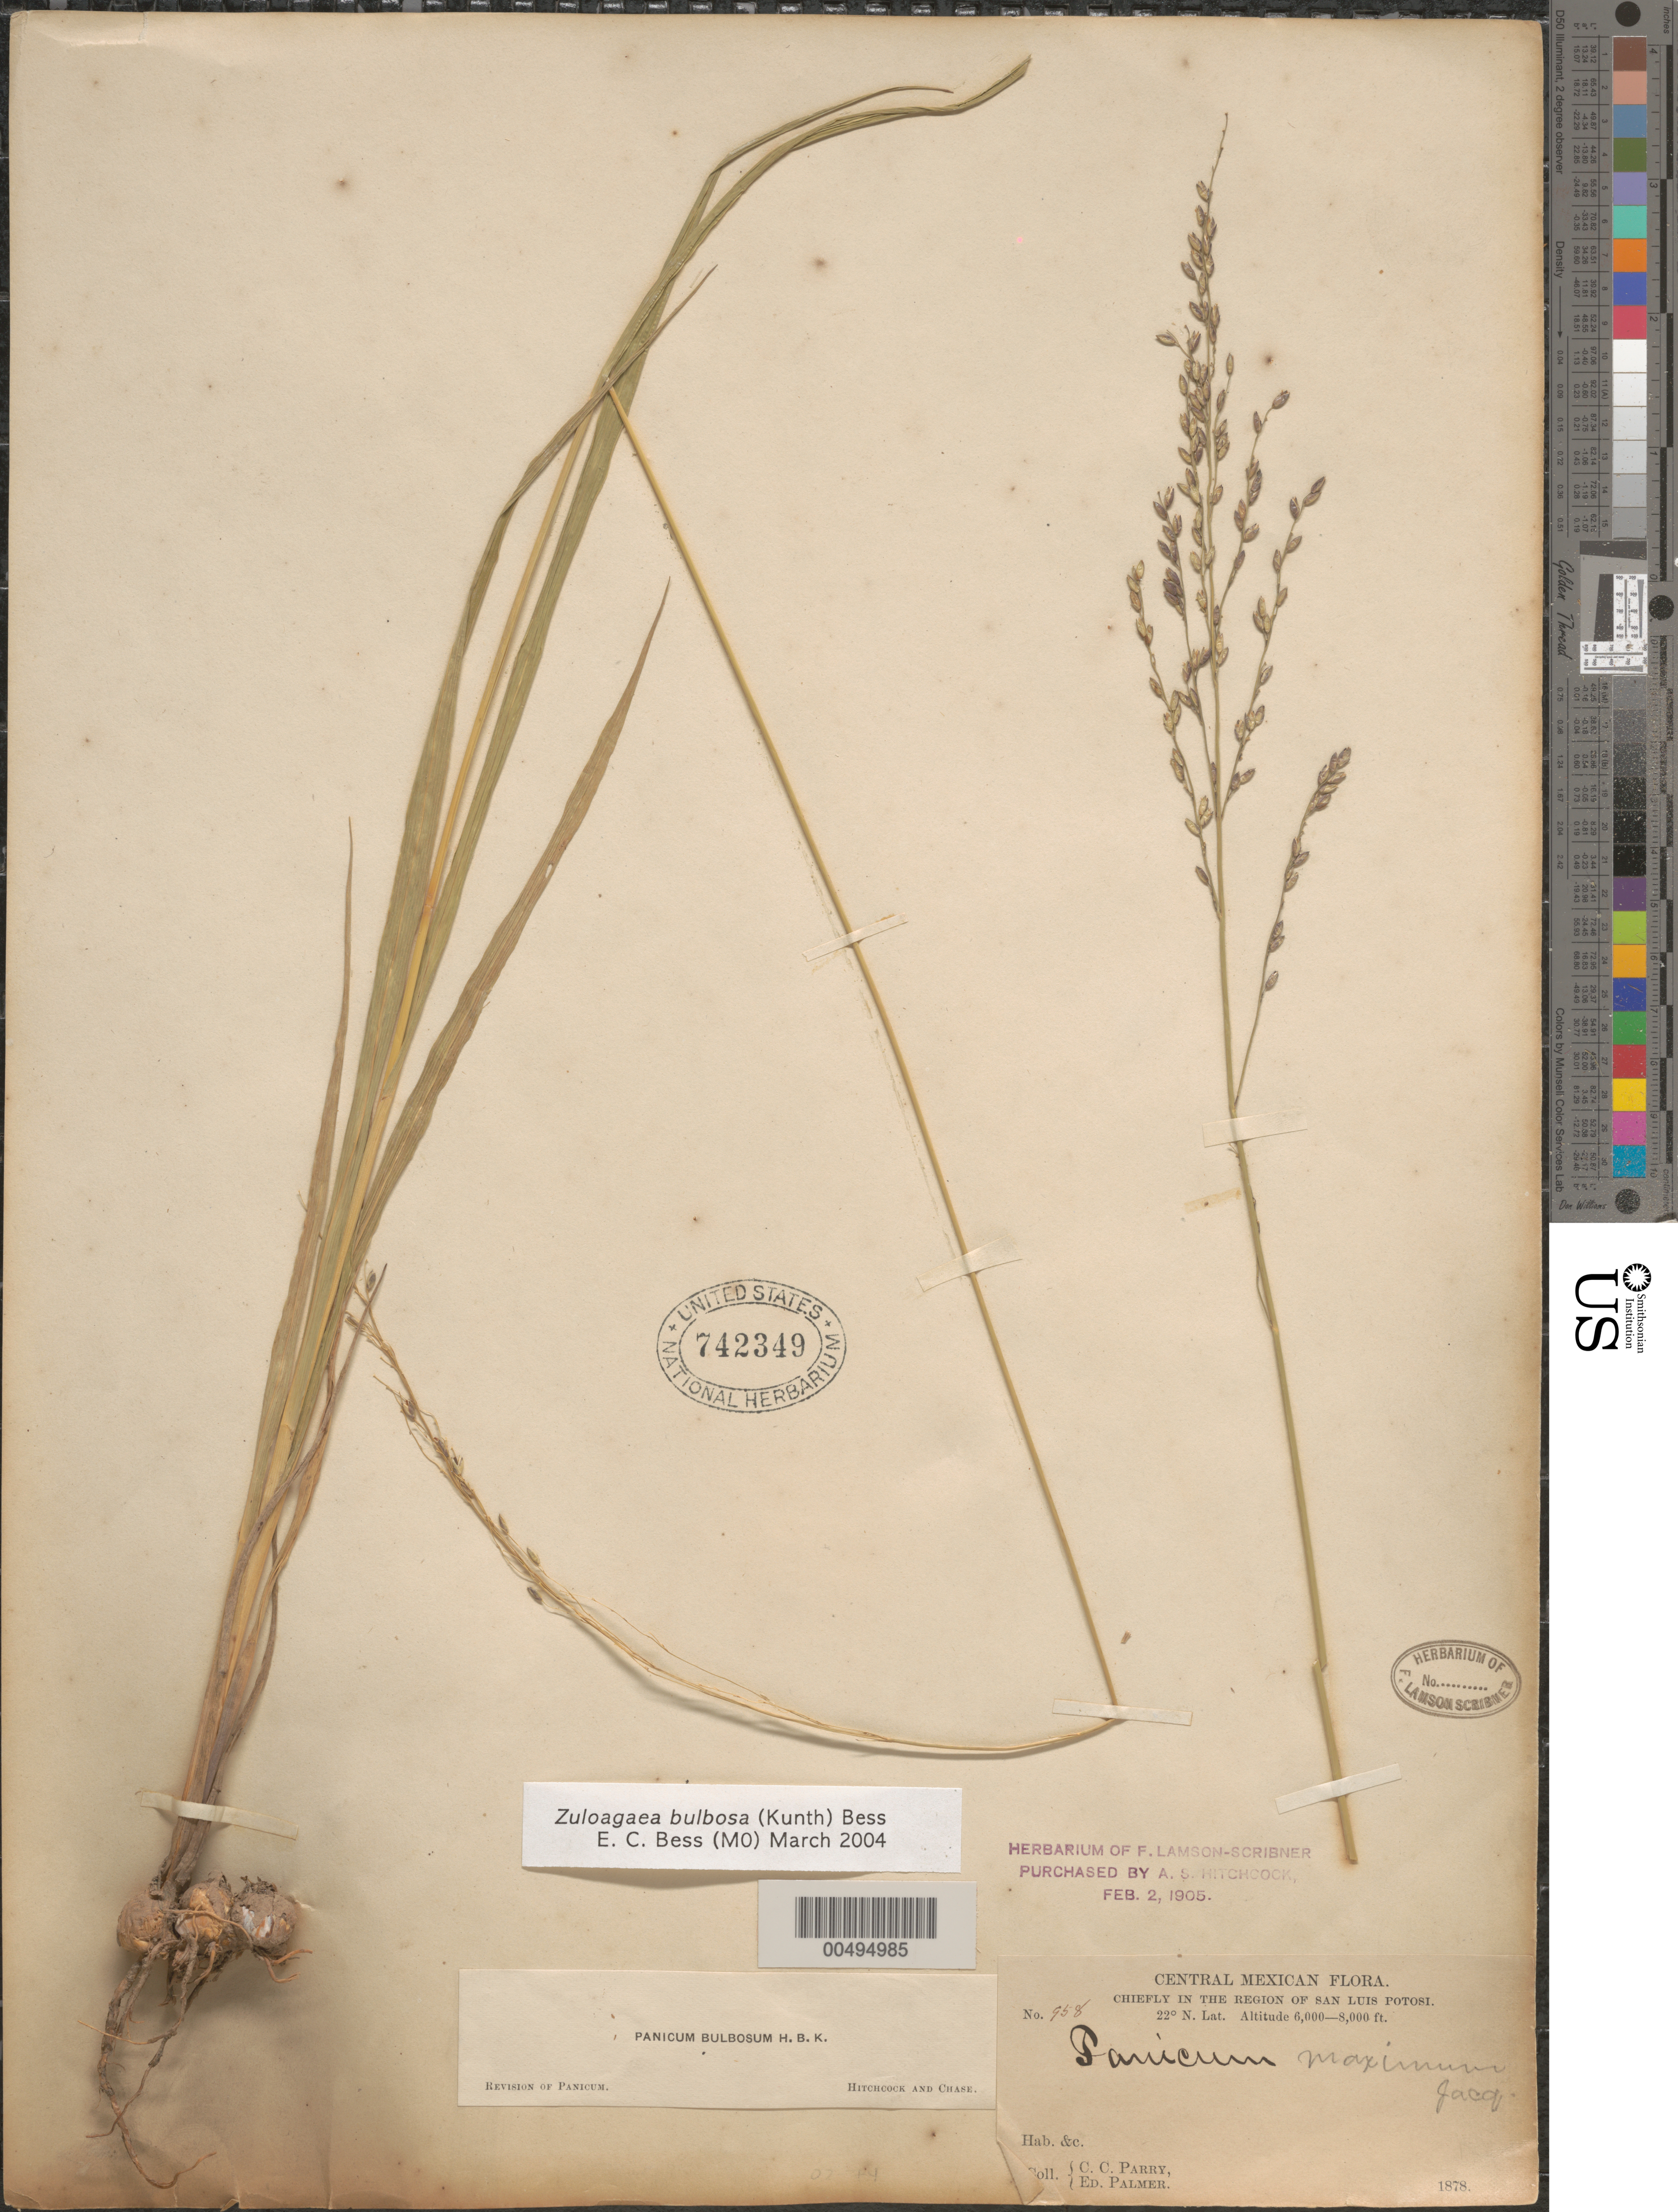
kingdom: Plantae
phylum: Tracheophyta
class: Liliopsida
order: Poales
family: Poaceae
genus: Panicum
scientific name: Panicum bulbosum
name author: Kunth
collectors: C. C. Parry & E. Palmer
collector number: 958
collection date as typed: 1878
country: Mexico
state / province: San Luis Potosi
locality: (lat/long recorded as: lat=22:0:0:N long=:::W)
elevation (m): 1829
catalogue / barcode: US 742349